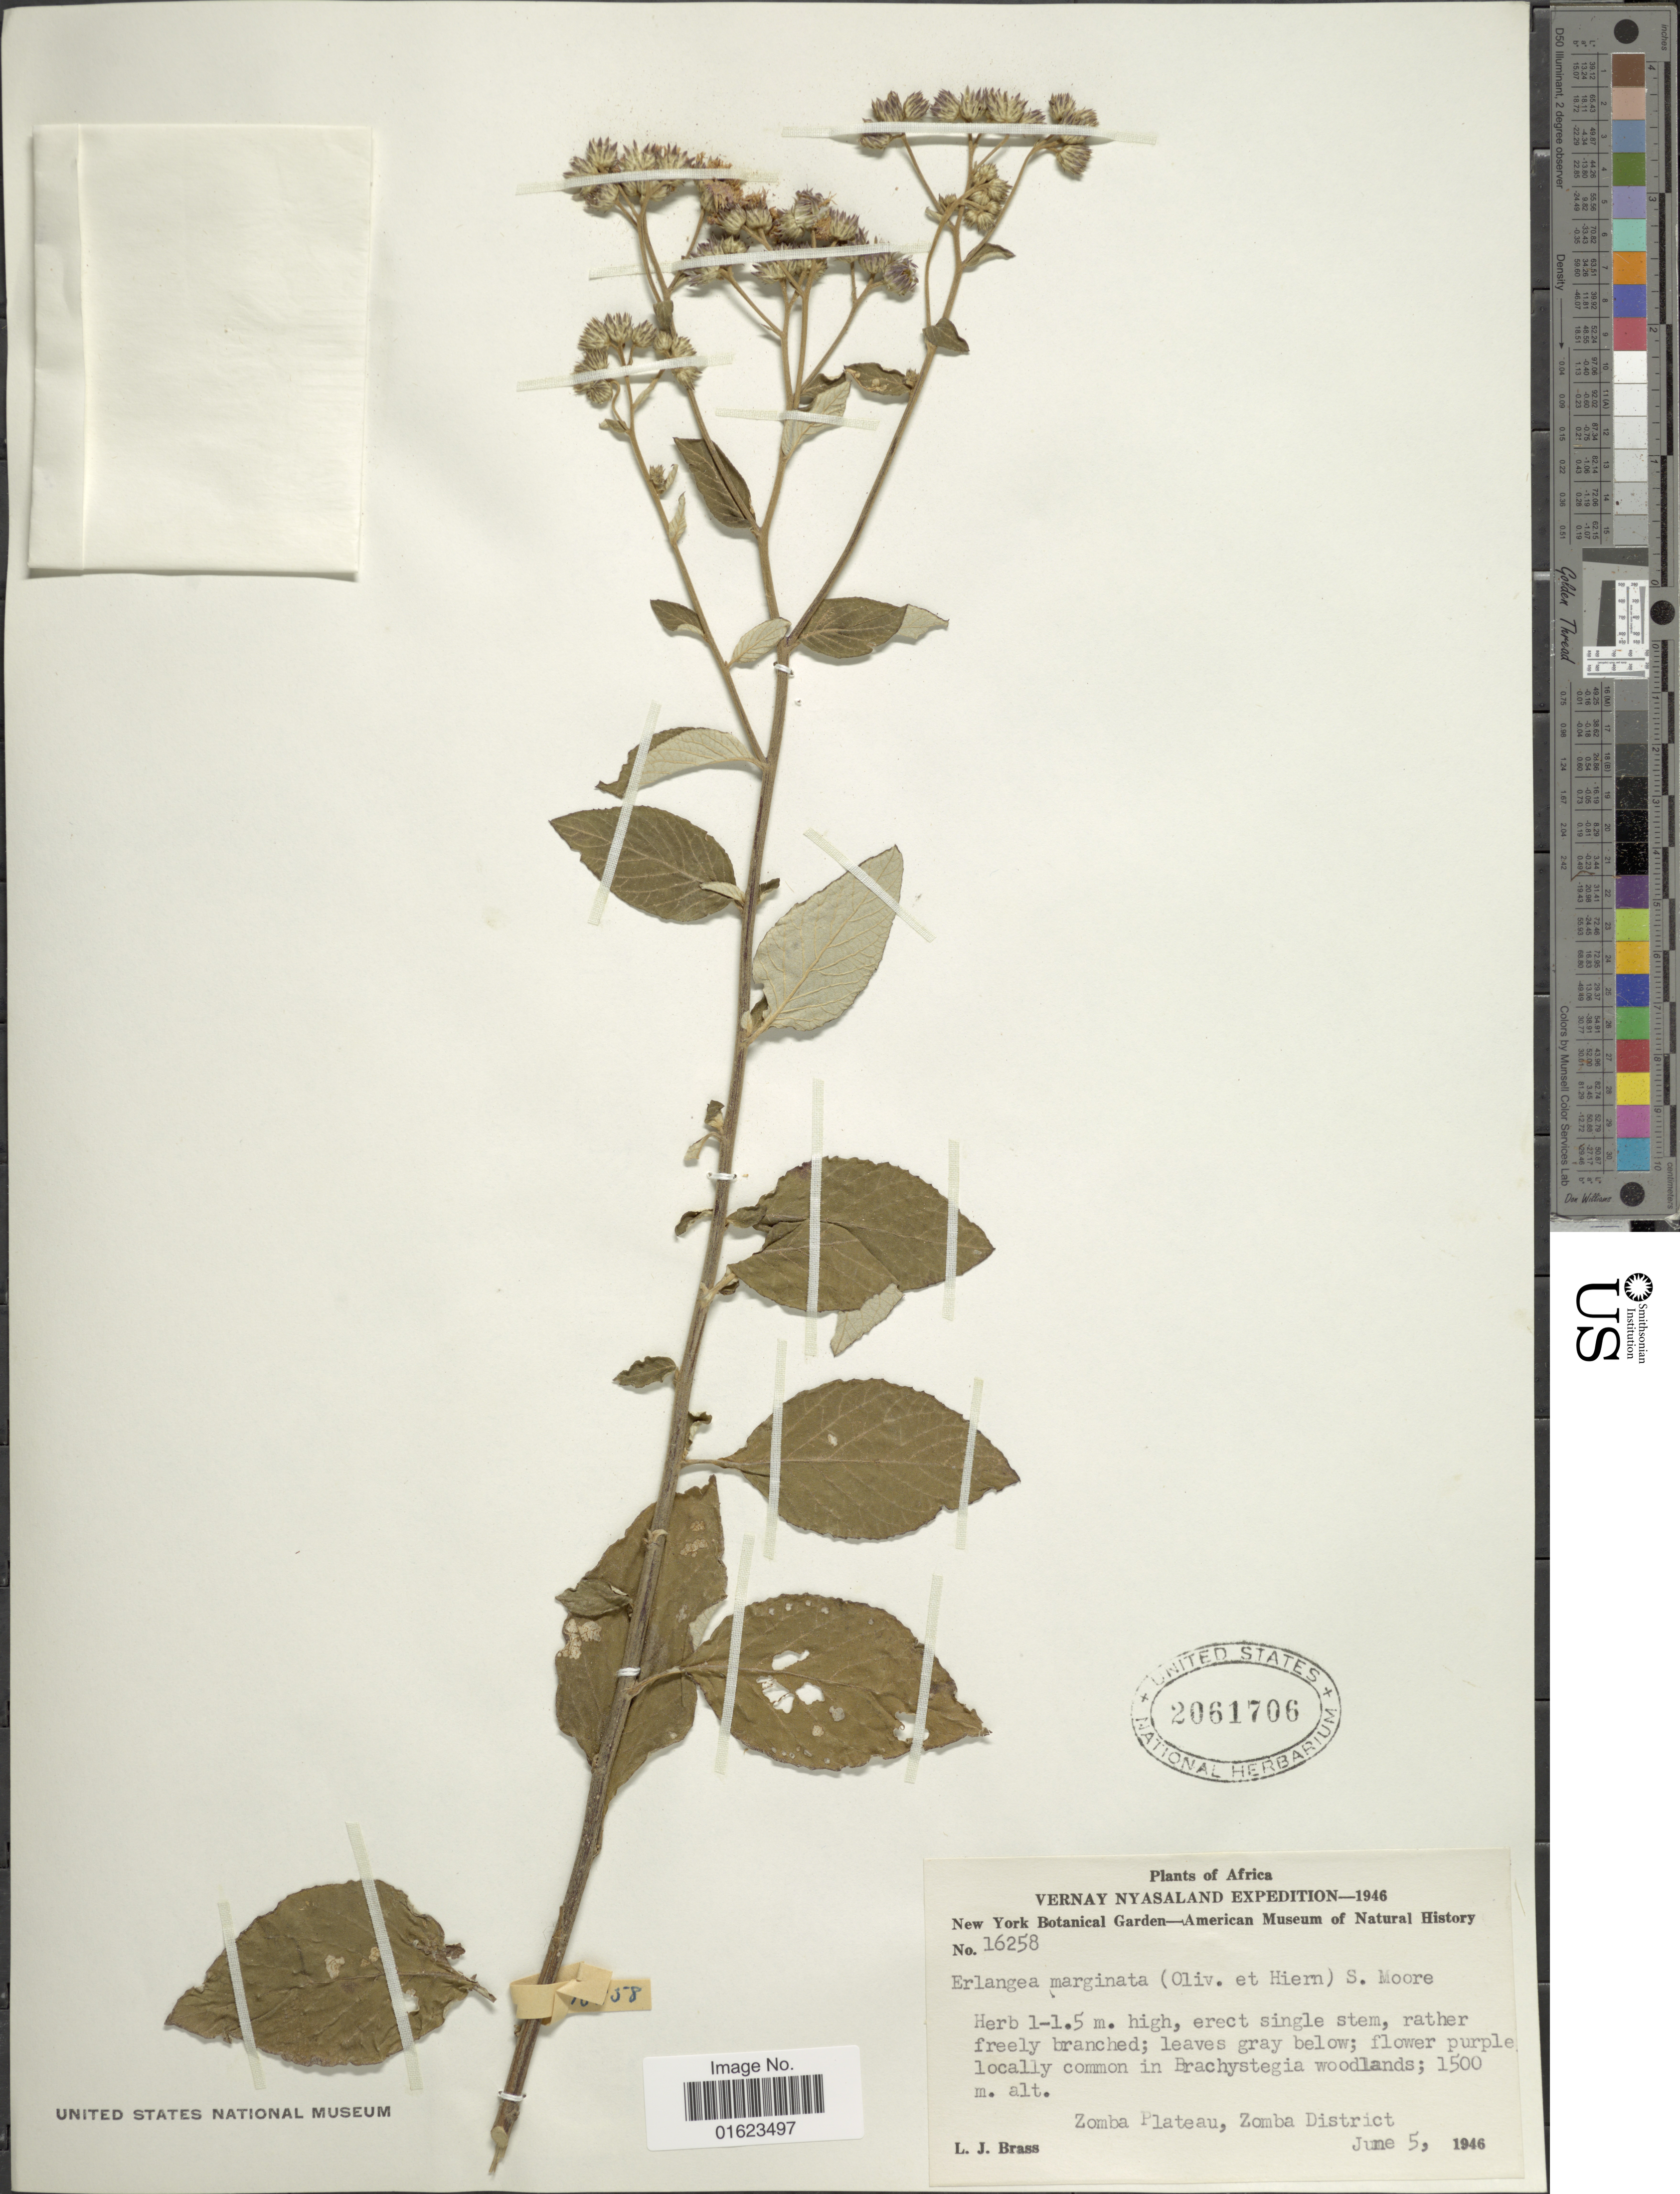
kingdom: Plantae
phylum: Tracheophyta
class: Magnoliopsida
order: Asterales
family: Asteraceae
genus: Erlangea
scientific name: Erlangea marginata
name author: (O. Hoffm.) S. Moore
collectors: L. J. Brass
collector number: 16258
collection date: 1946-06-05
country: Malawi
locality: Nyasaland, Zomba Plateau, Zomba District.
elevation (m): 1500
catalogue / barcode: US 2061706